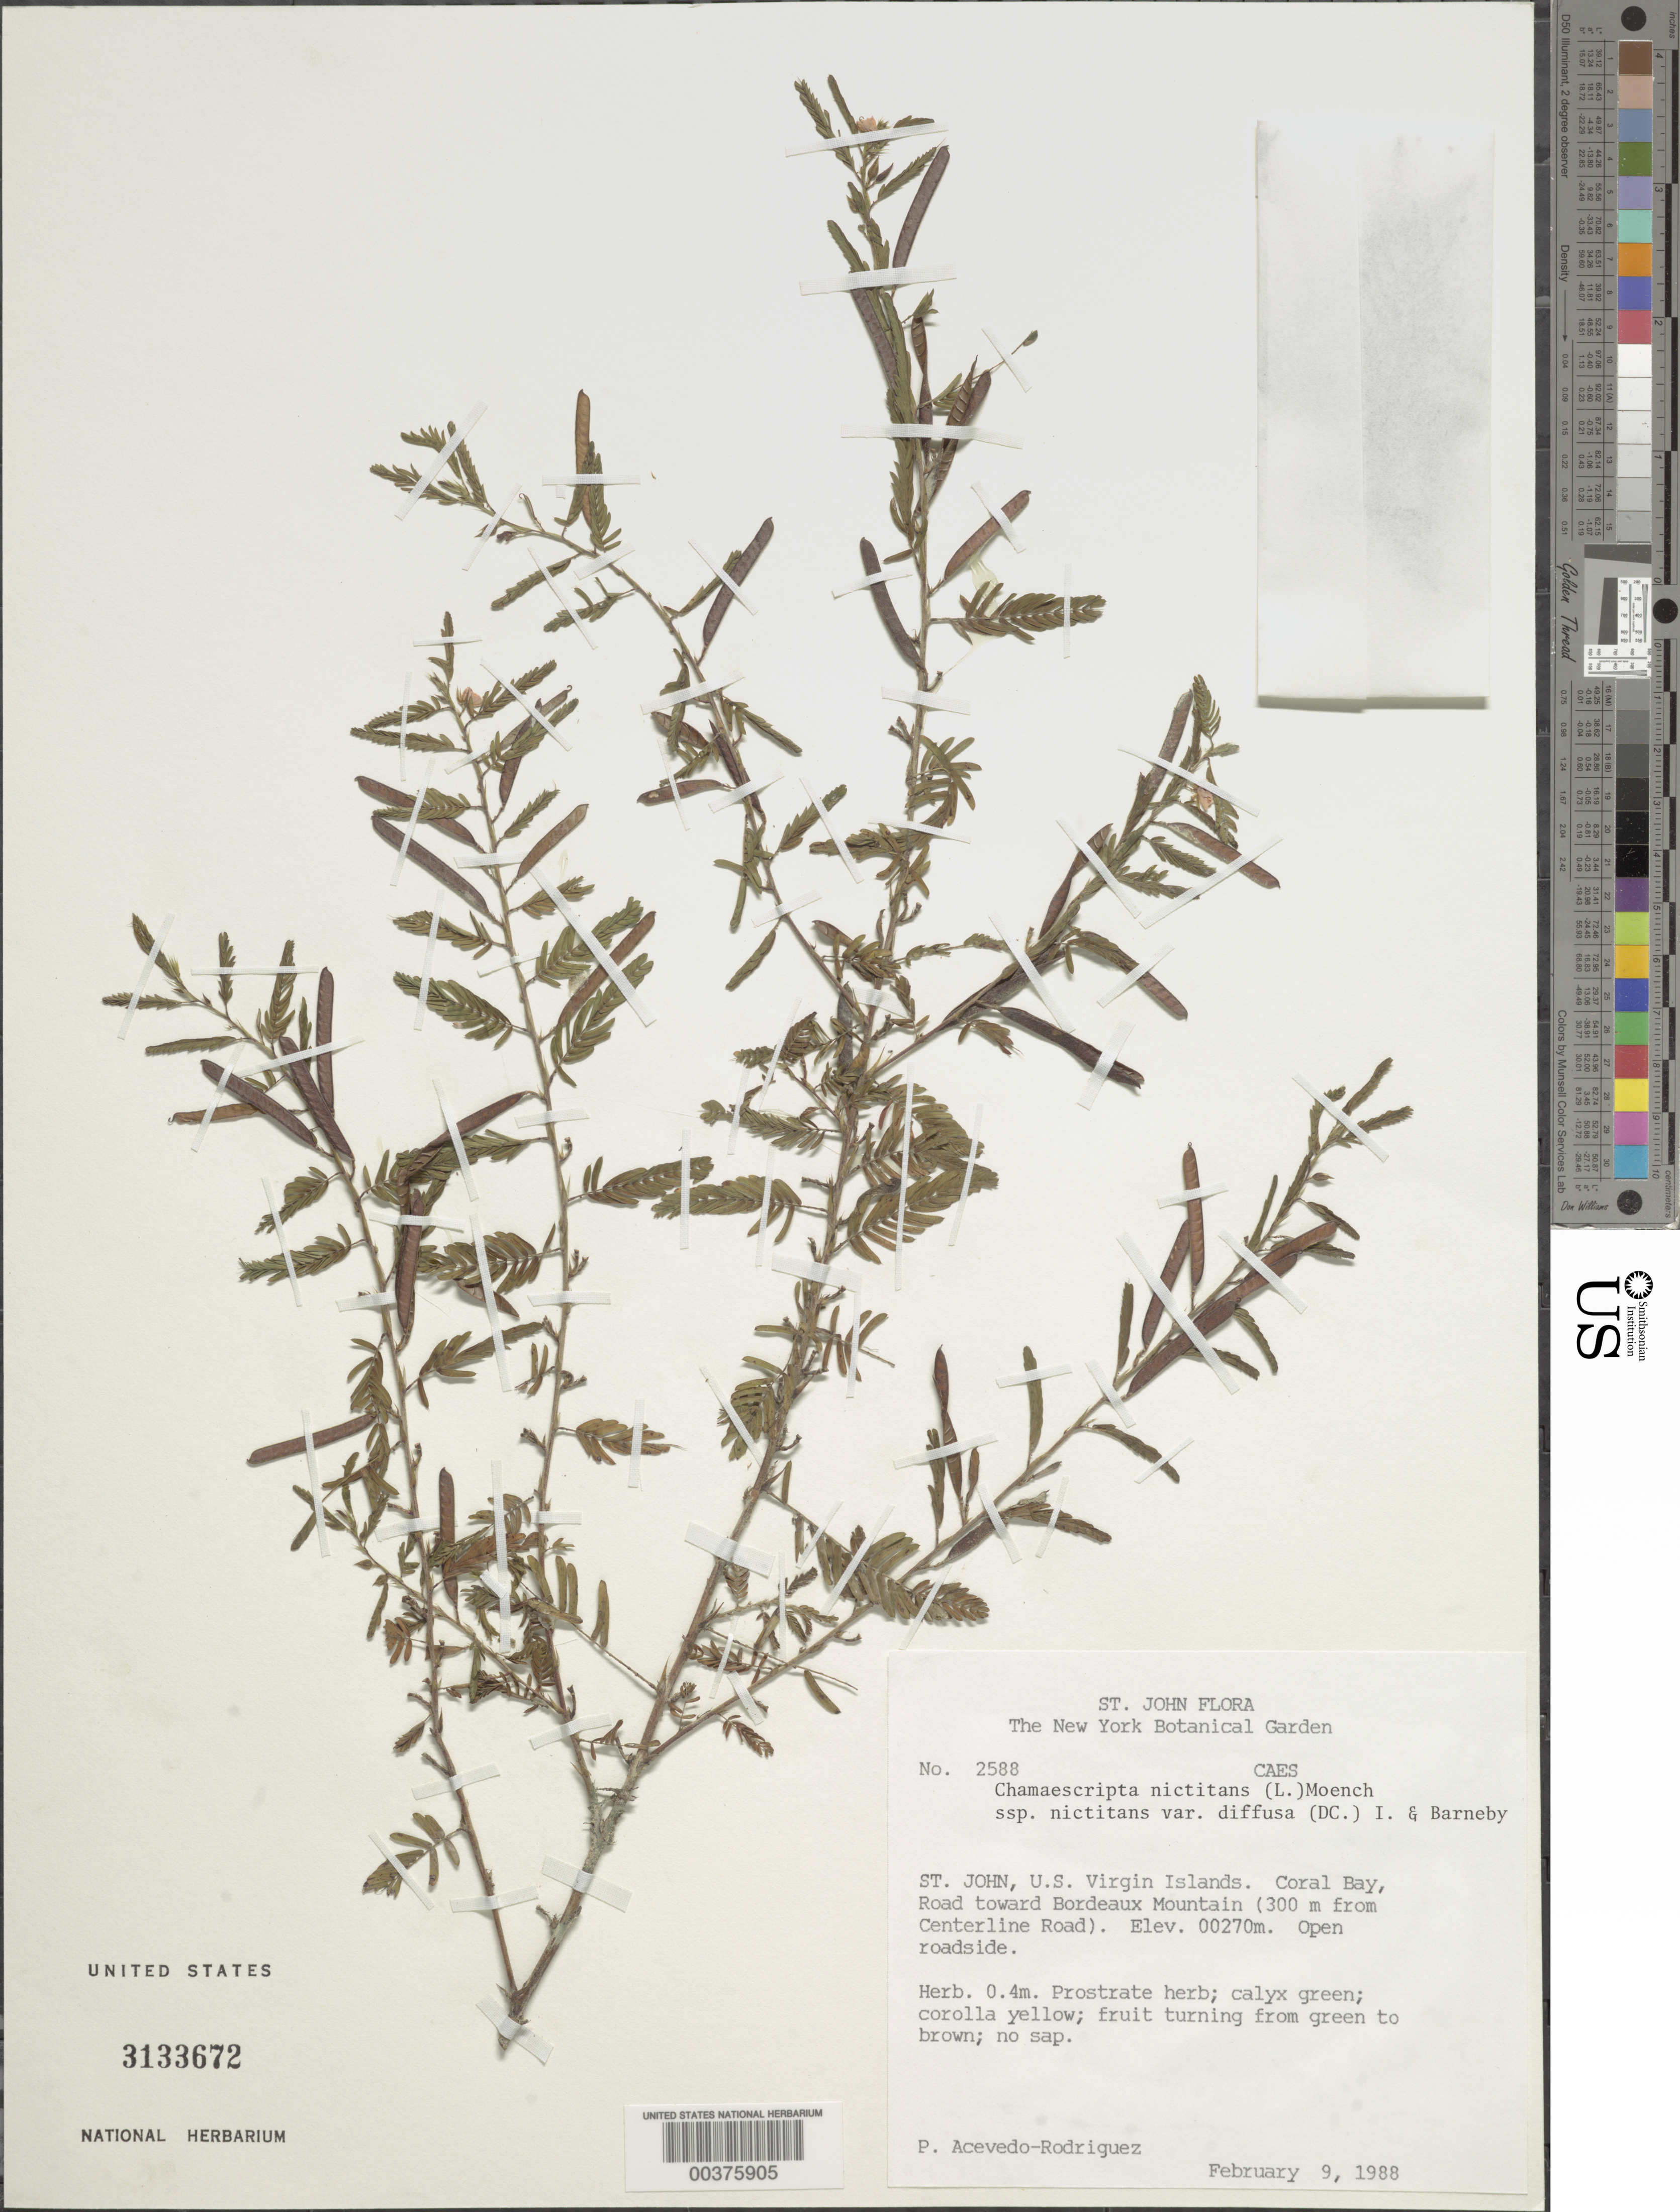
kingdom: Plantae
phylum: Tracheophyta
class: Magnoliopsida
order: Fabales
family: Fabaceae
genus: Chamaecrista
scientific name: Chamaecrista nictitans var. diffusa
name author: (DC.) H.S. Irwin & Barneby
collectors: P. Acevedo-Rodr.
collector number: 2588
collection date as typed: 09 Feb 1988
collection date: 1988-02-09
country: U.S. Virgin Islands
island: St. John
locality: Road toward Bordeaux Mountain (300 m from Centerline Road)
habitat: Open roadside.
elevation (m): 270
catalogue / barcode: US 3133672